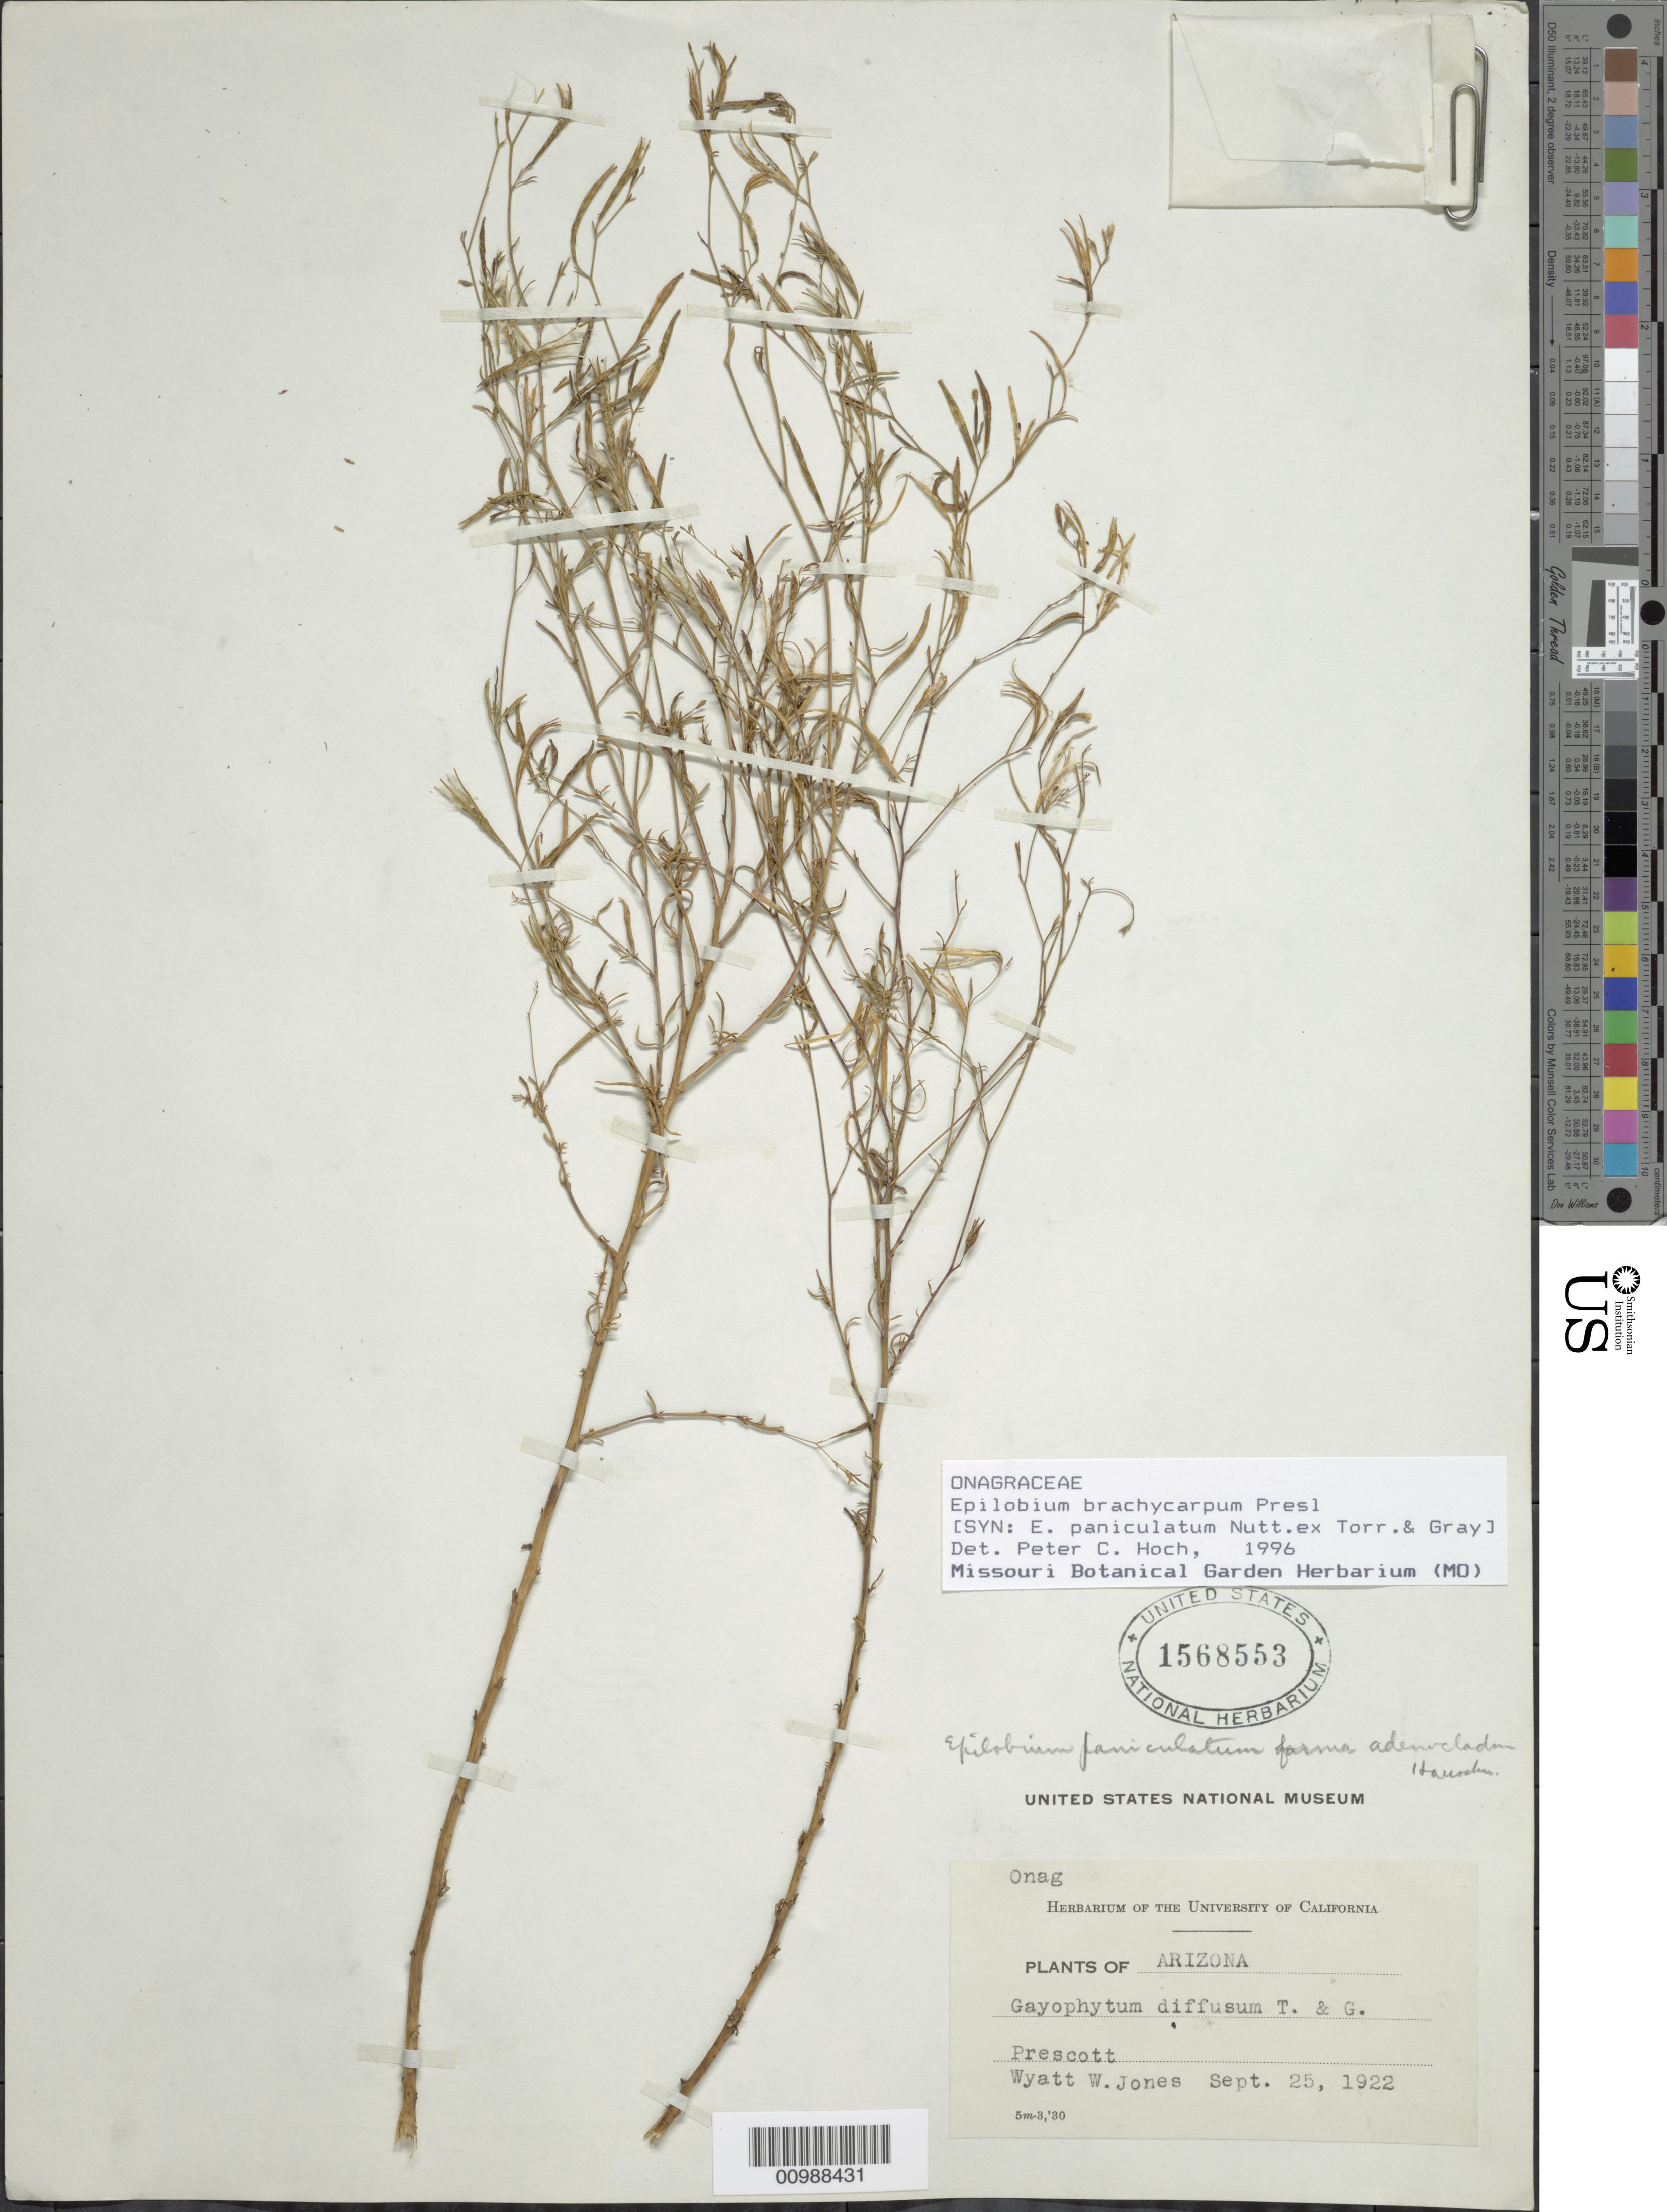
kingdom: Plantae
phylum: Tracheophyta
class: Magnoliopsida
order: Myrtales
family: Onagraceae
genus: Epilobium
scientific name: Epilobium brachycarpum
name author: C. Presl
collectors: W. W. Jones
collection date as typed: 25 Sep 1922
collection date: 1922-09-25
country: United States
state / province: Arizona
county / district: Yavapai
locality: Prescott.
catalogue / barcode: US 1568553